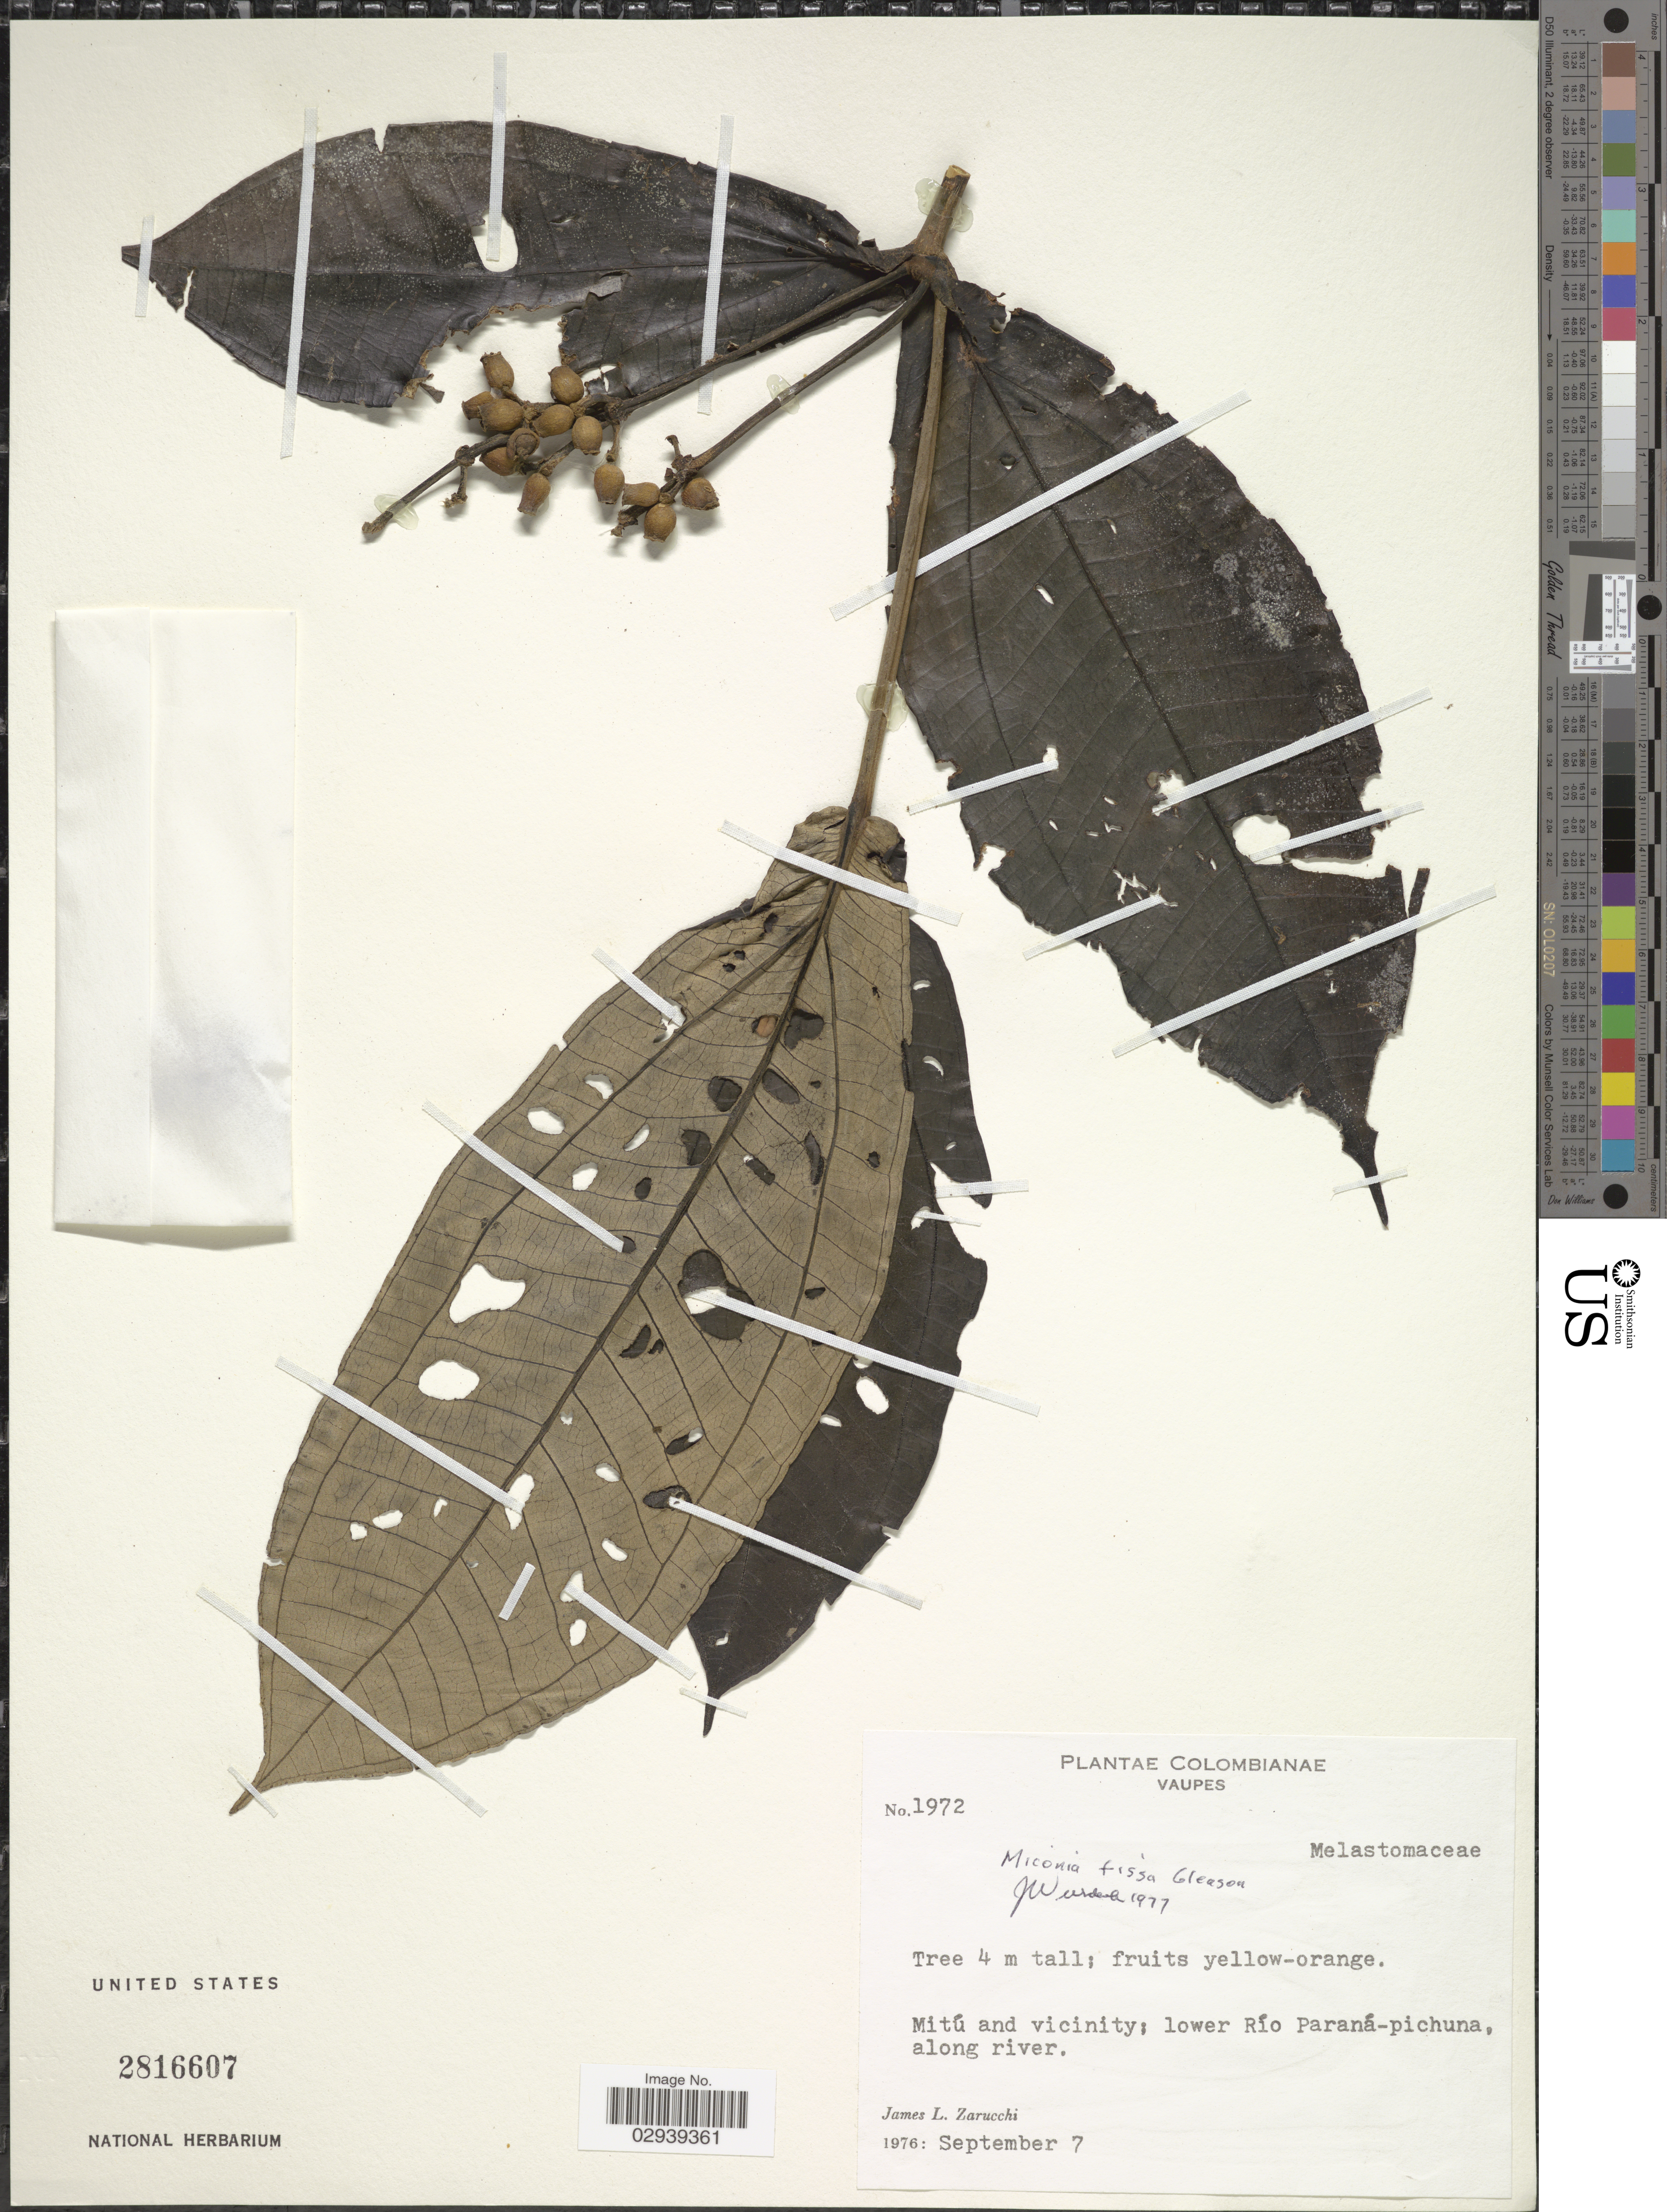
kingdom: Plantae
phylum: Tracheophyta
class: Magnoliopsida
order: Myrtales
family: Melastomataceae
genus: Miconia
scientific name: Miconia fissa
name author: Gleason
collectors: J. L. Zarucchi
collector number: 1972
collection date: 1976-09-07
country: Colombia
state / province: Vaupés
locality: Mitú and vicinity; Lower Río Paraná-pichuna, along river.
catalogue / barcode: US 2816607